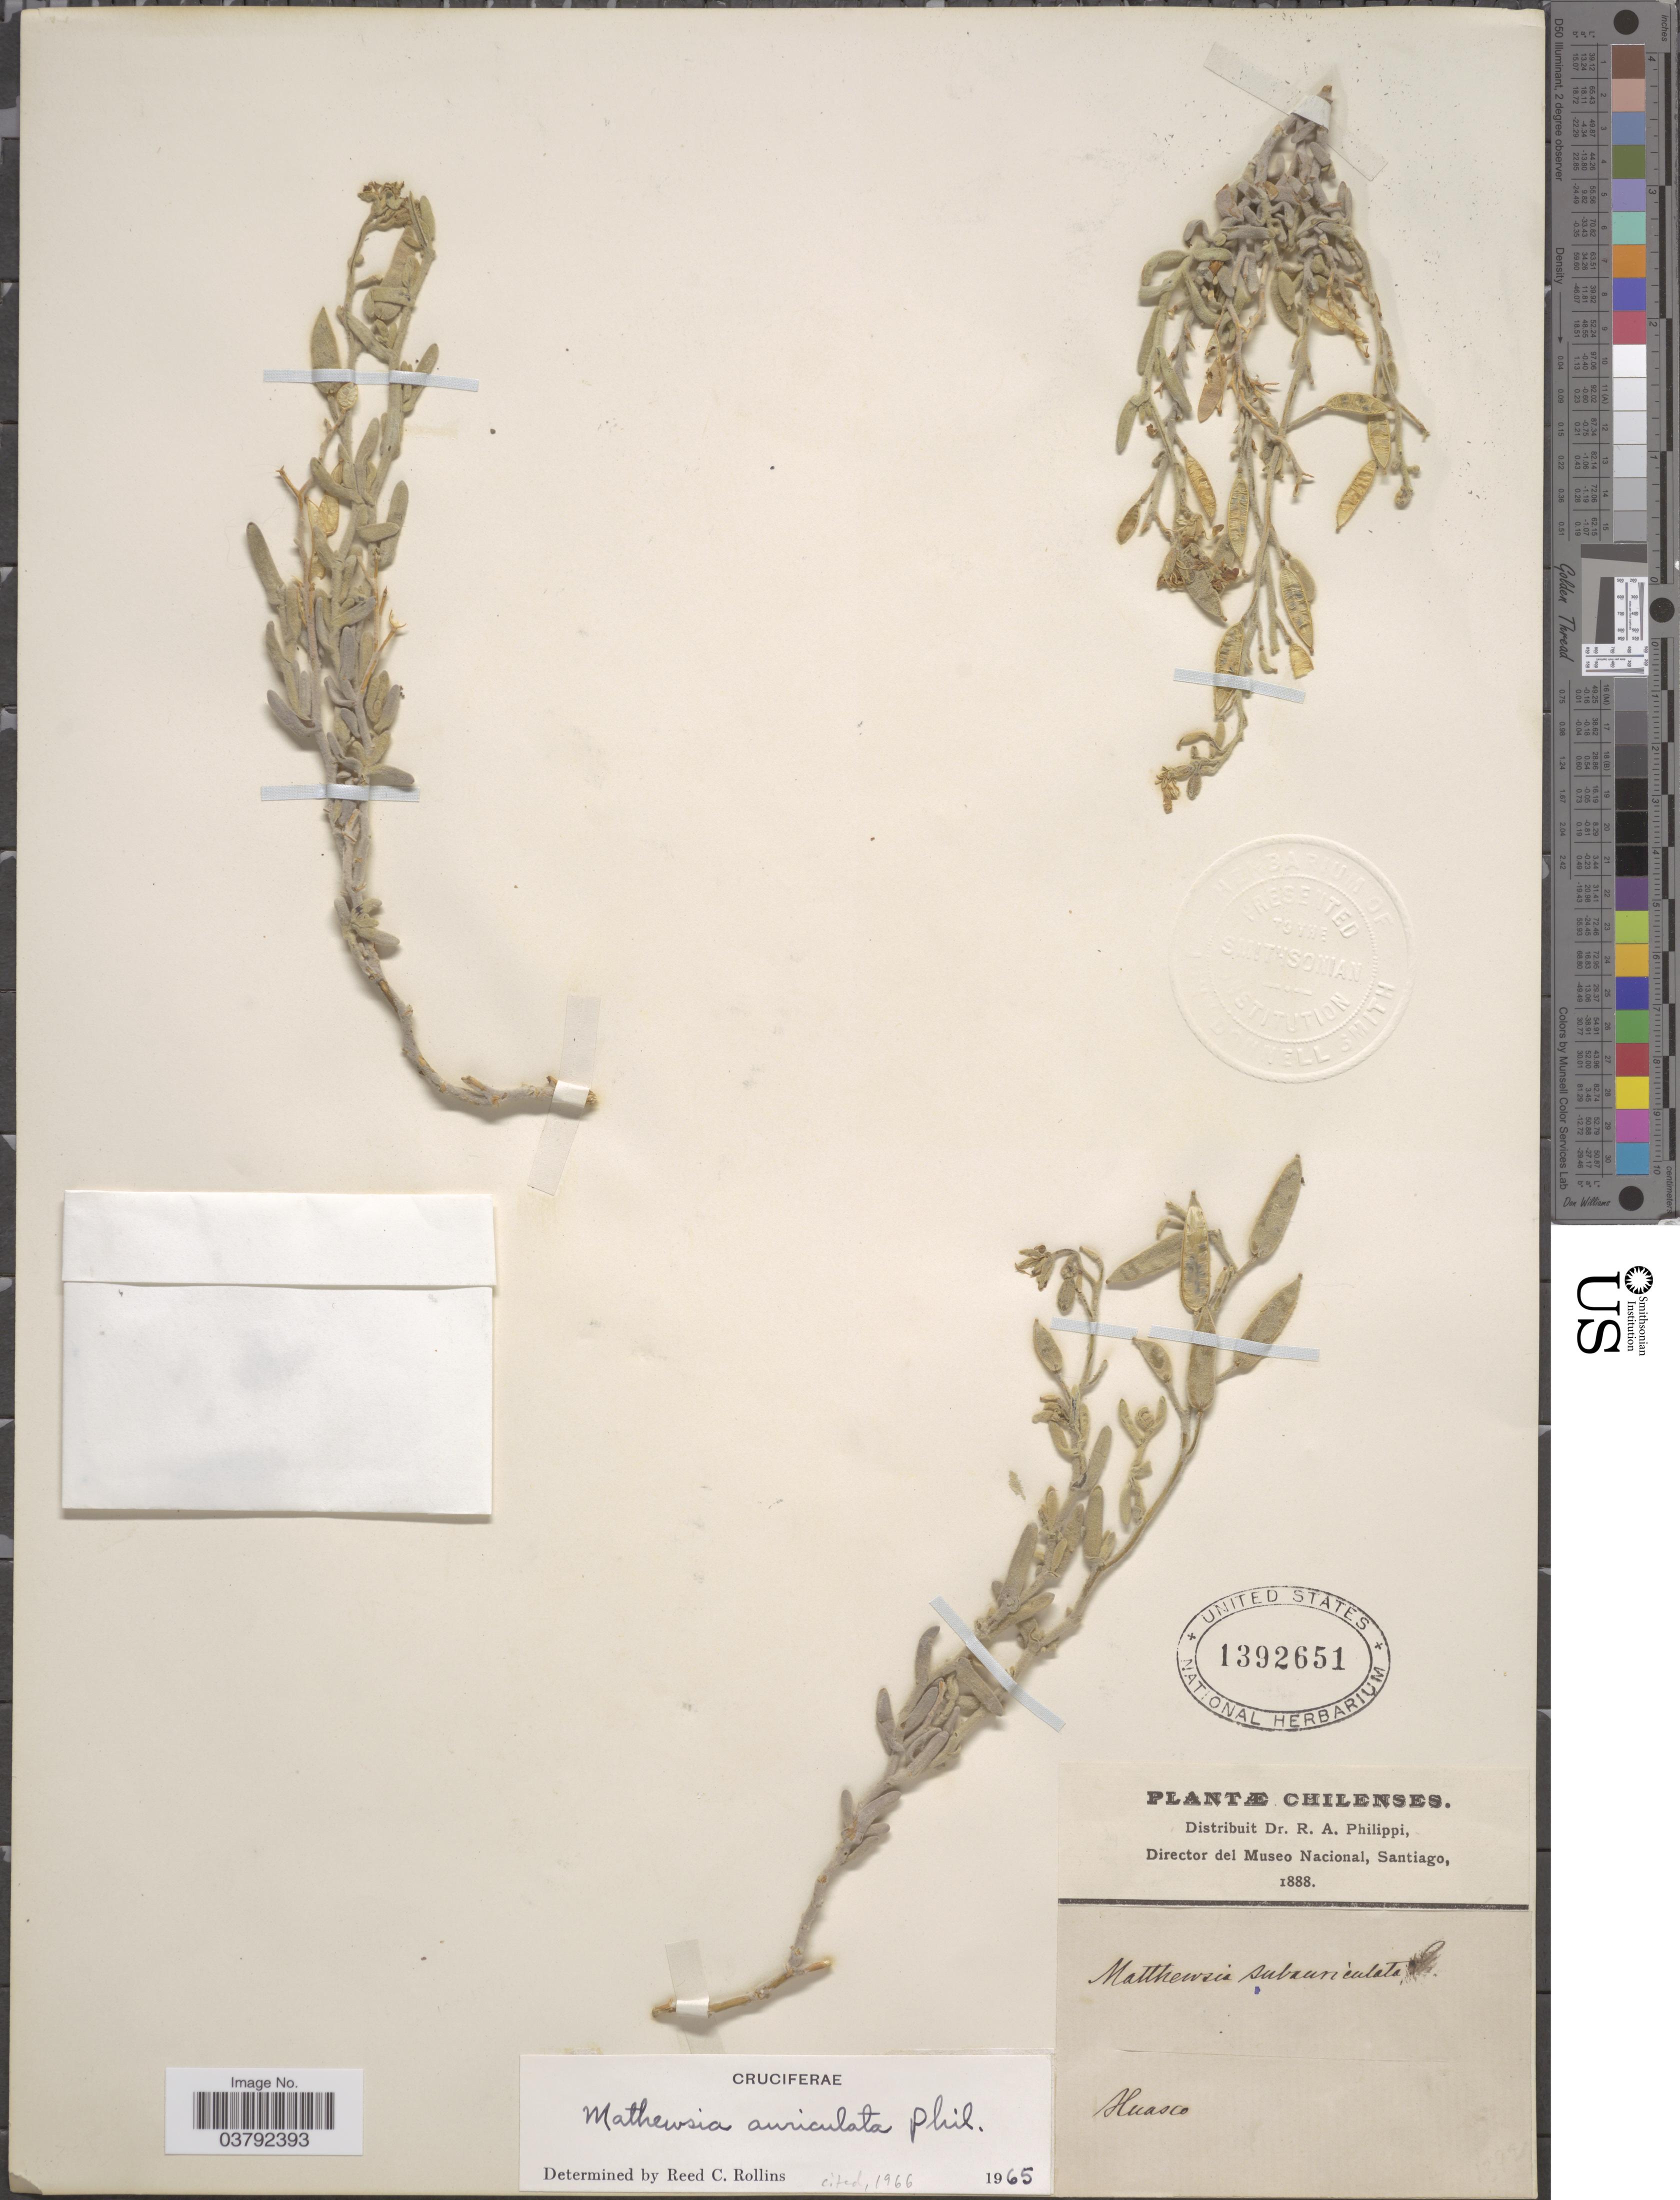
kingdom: Plantae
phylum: Tracheophyta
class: Magnoliopsida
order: Brassicales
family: Brassicaceae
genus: Mathewsia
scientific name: Mathewsia auriculata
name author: Phil.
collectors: ex. herb. R.A. Philippi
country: Chile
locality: Huasco.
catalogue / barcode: US 1392651